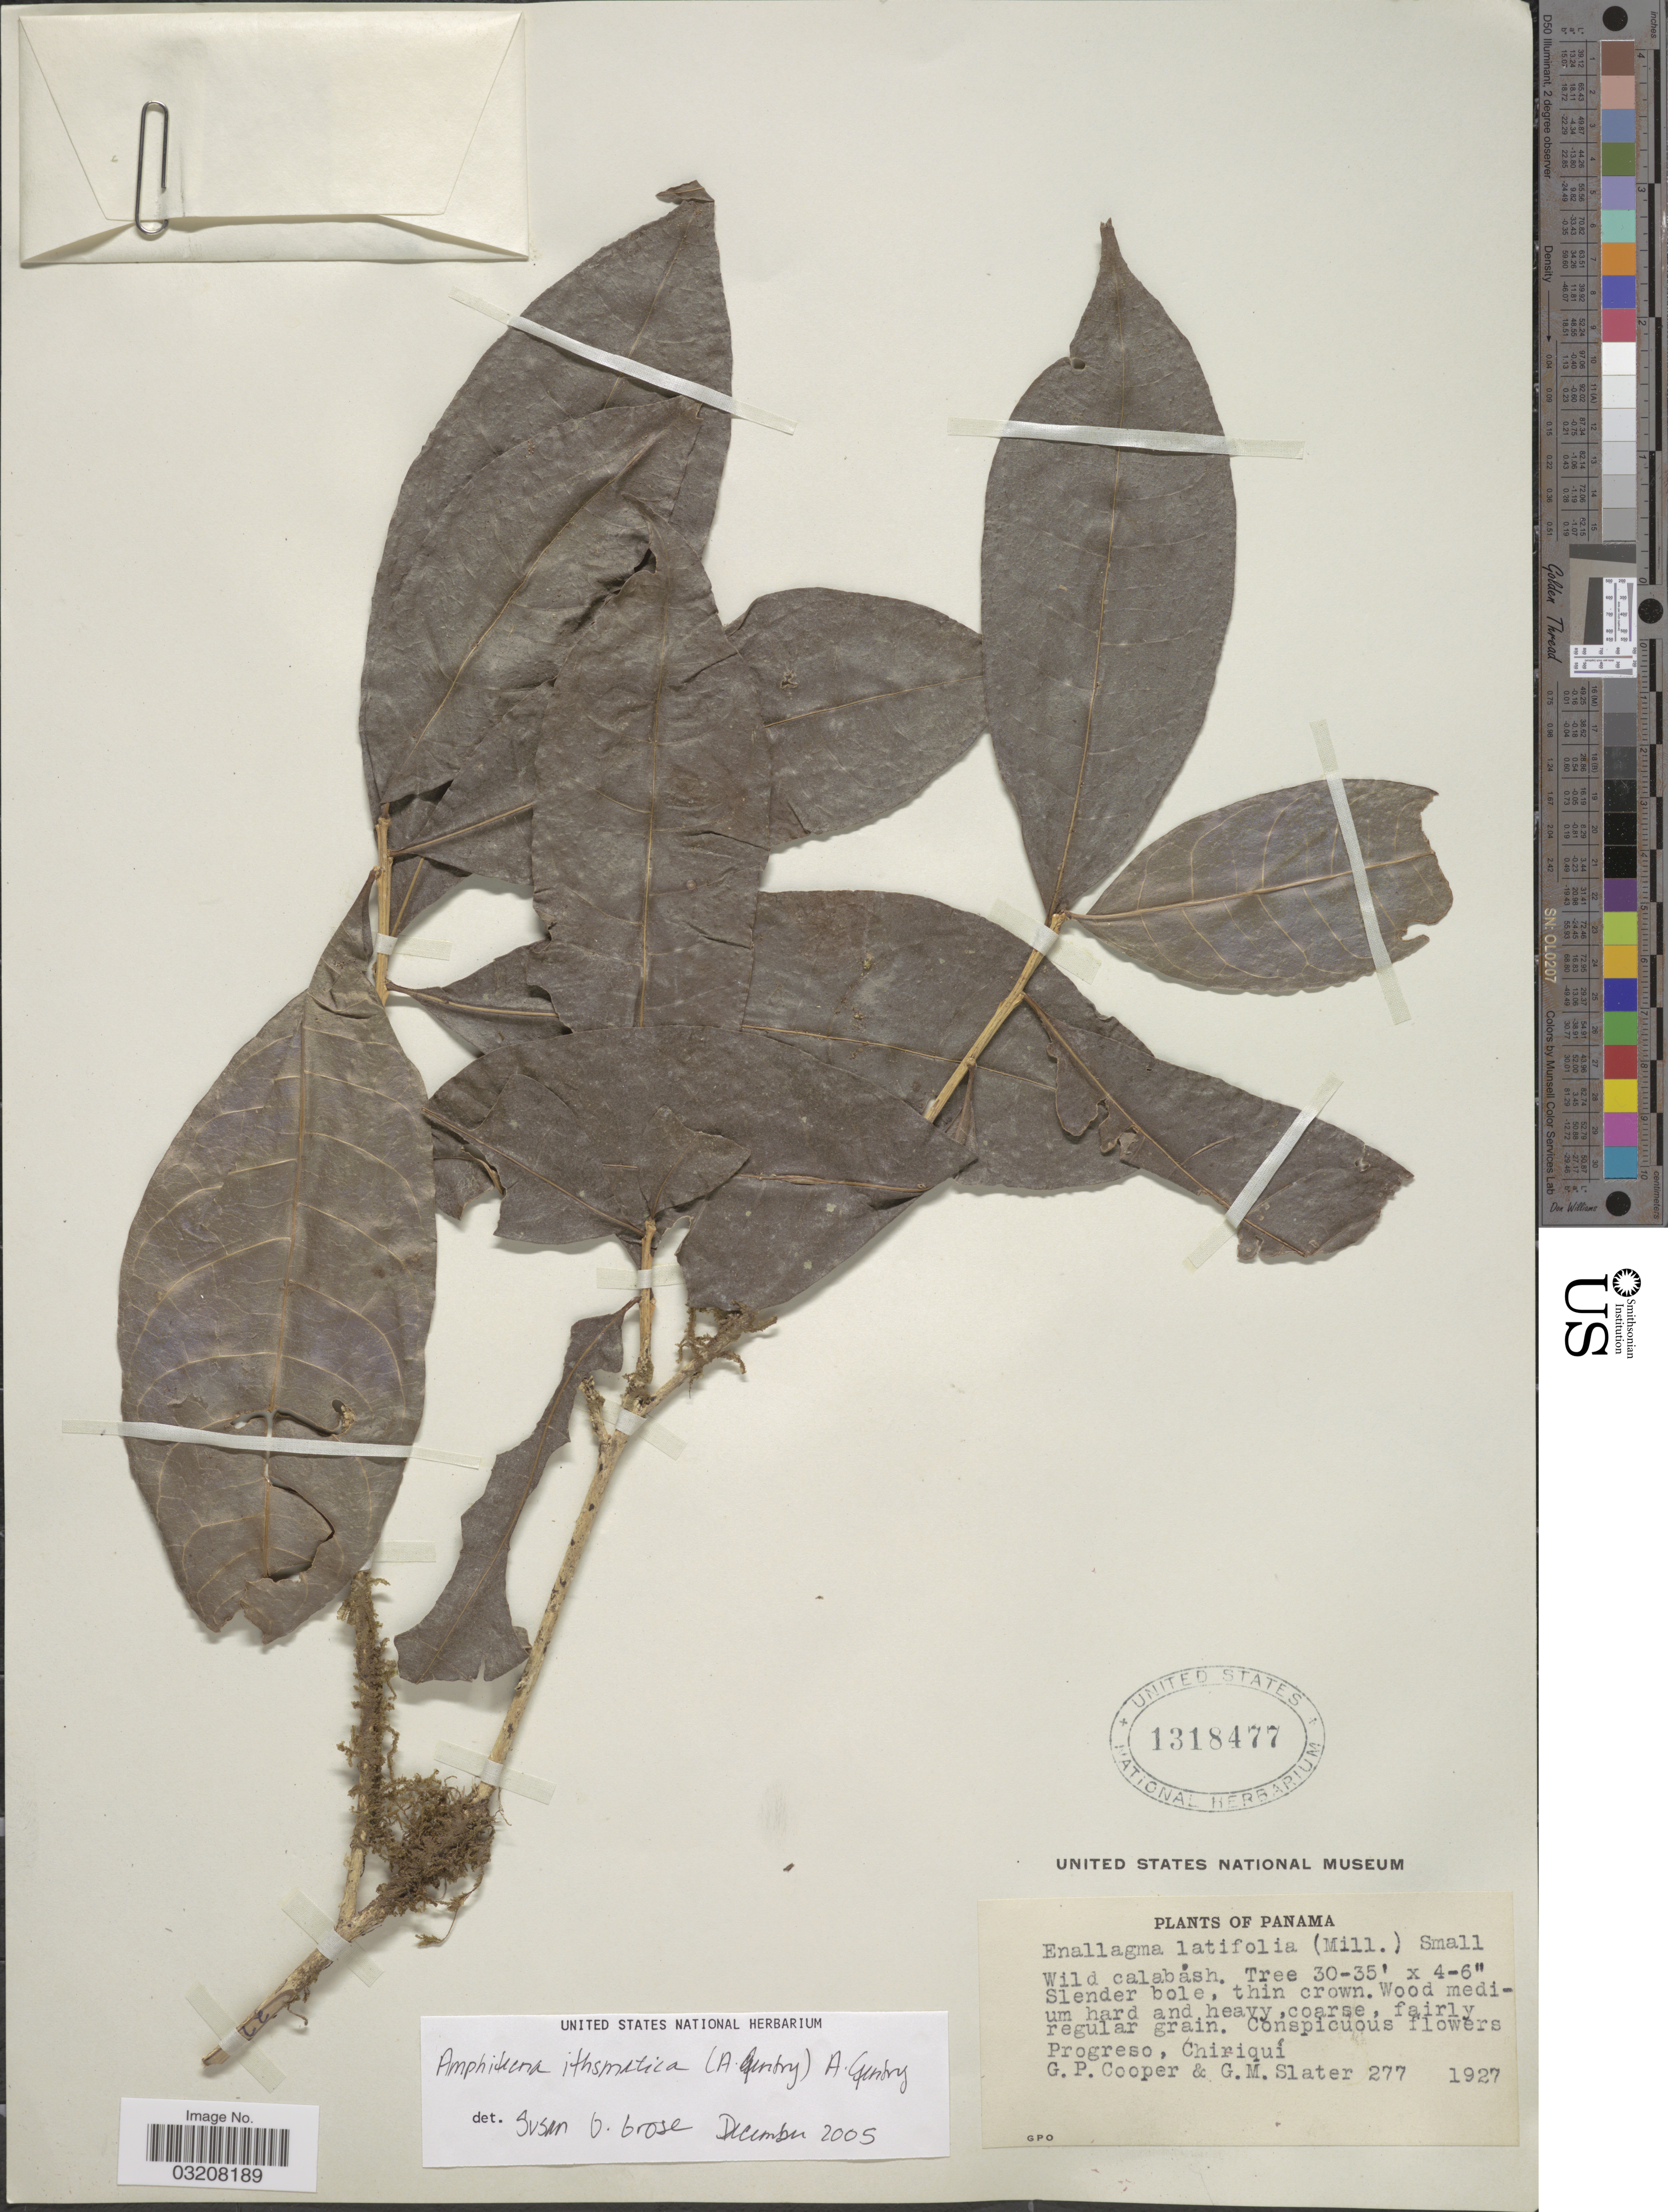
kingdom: Plantae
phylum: Tracheophyta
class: Magnoliopsida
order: Lamiales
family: Bignoniaceae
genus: Amphitecna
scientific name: Amphitecna isthmica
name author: (A.H. Gentry) A.H. Gentry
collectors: G. Cooper & G. Slater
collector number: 277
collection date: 1927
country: Panama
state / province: Chiriqui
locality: Progreso.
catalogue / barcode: US 1318477